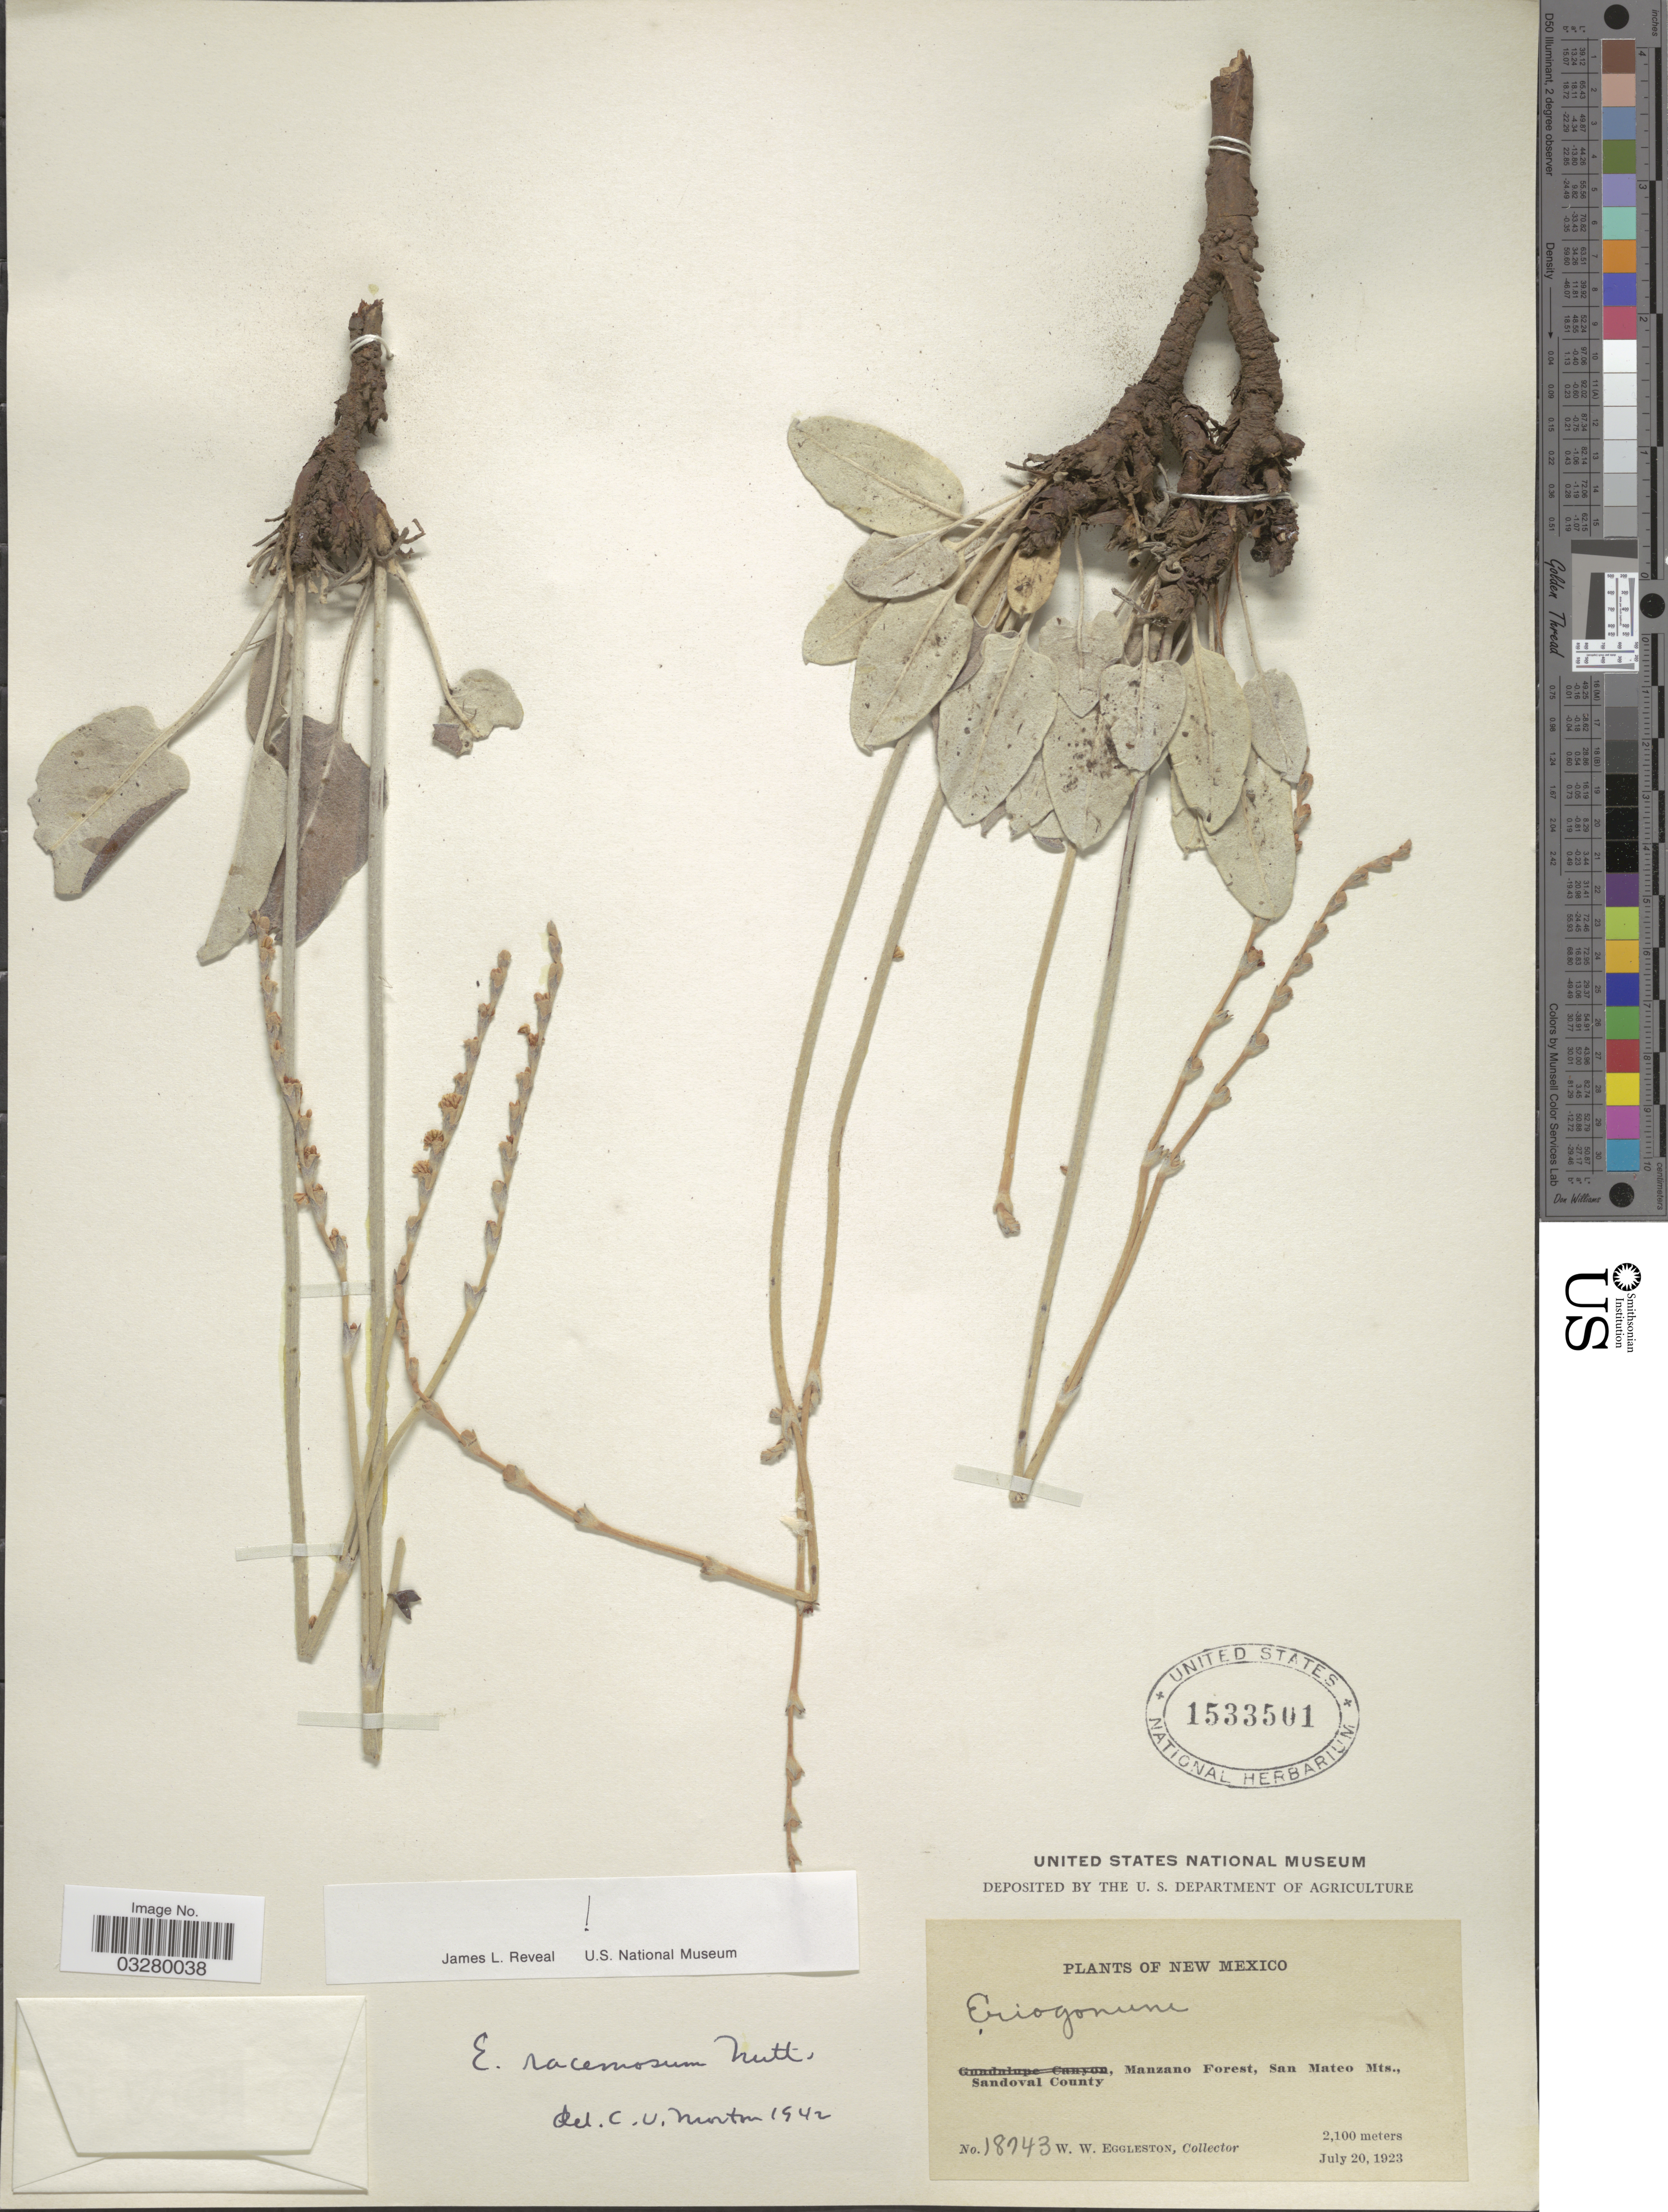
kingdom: Plantae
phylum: Tracheophyta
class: Magnoliopsida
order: Caryophyllales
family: Polygonaceae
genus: Eriogonum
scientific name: Eriogonum racemosum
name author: Nutt.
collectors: W. W. Eggleston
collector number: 18743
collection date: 1923-07-20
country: United States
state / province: New Mexico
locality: Manzano Forest, San Mateo Mts., Sandoval County.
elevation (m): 2100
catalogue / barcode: US 1533501